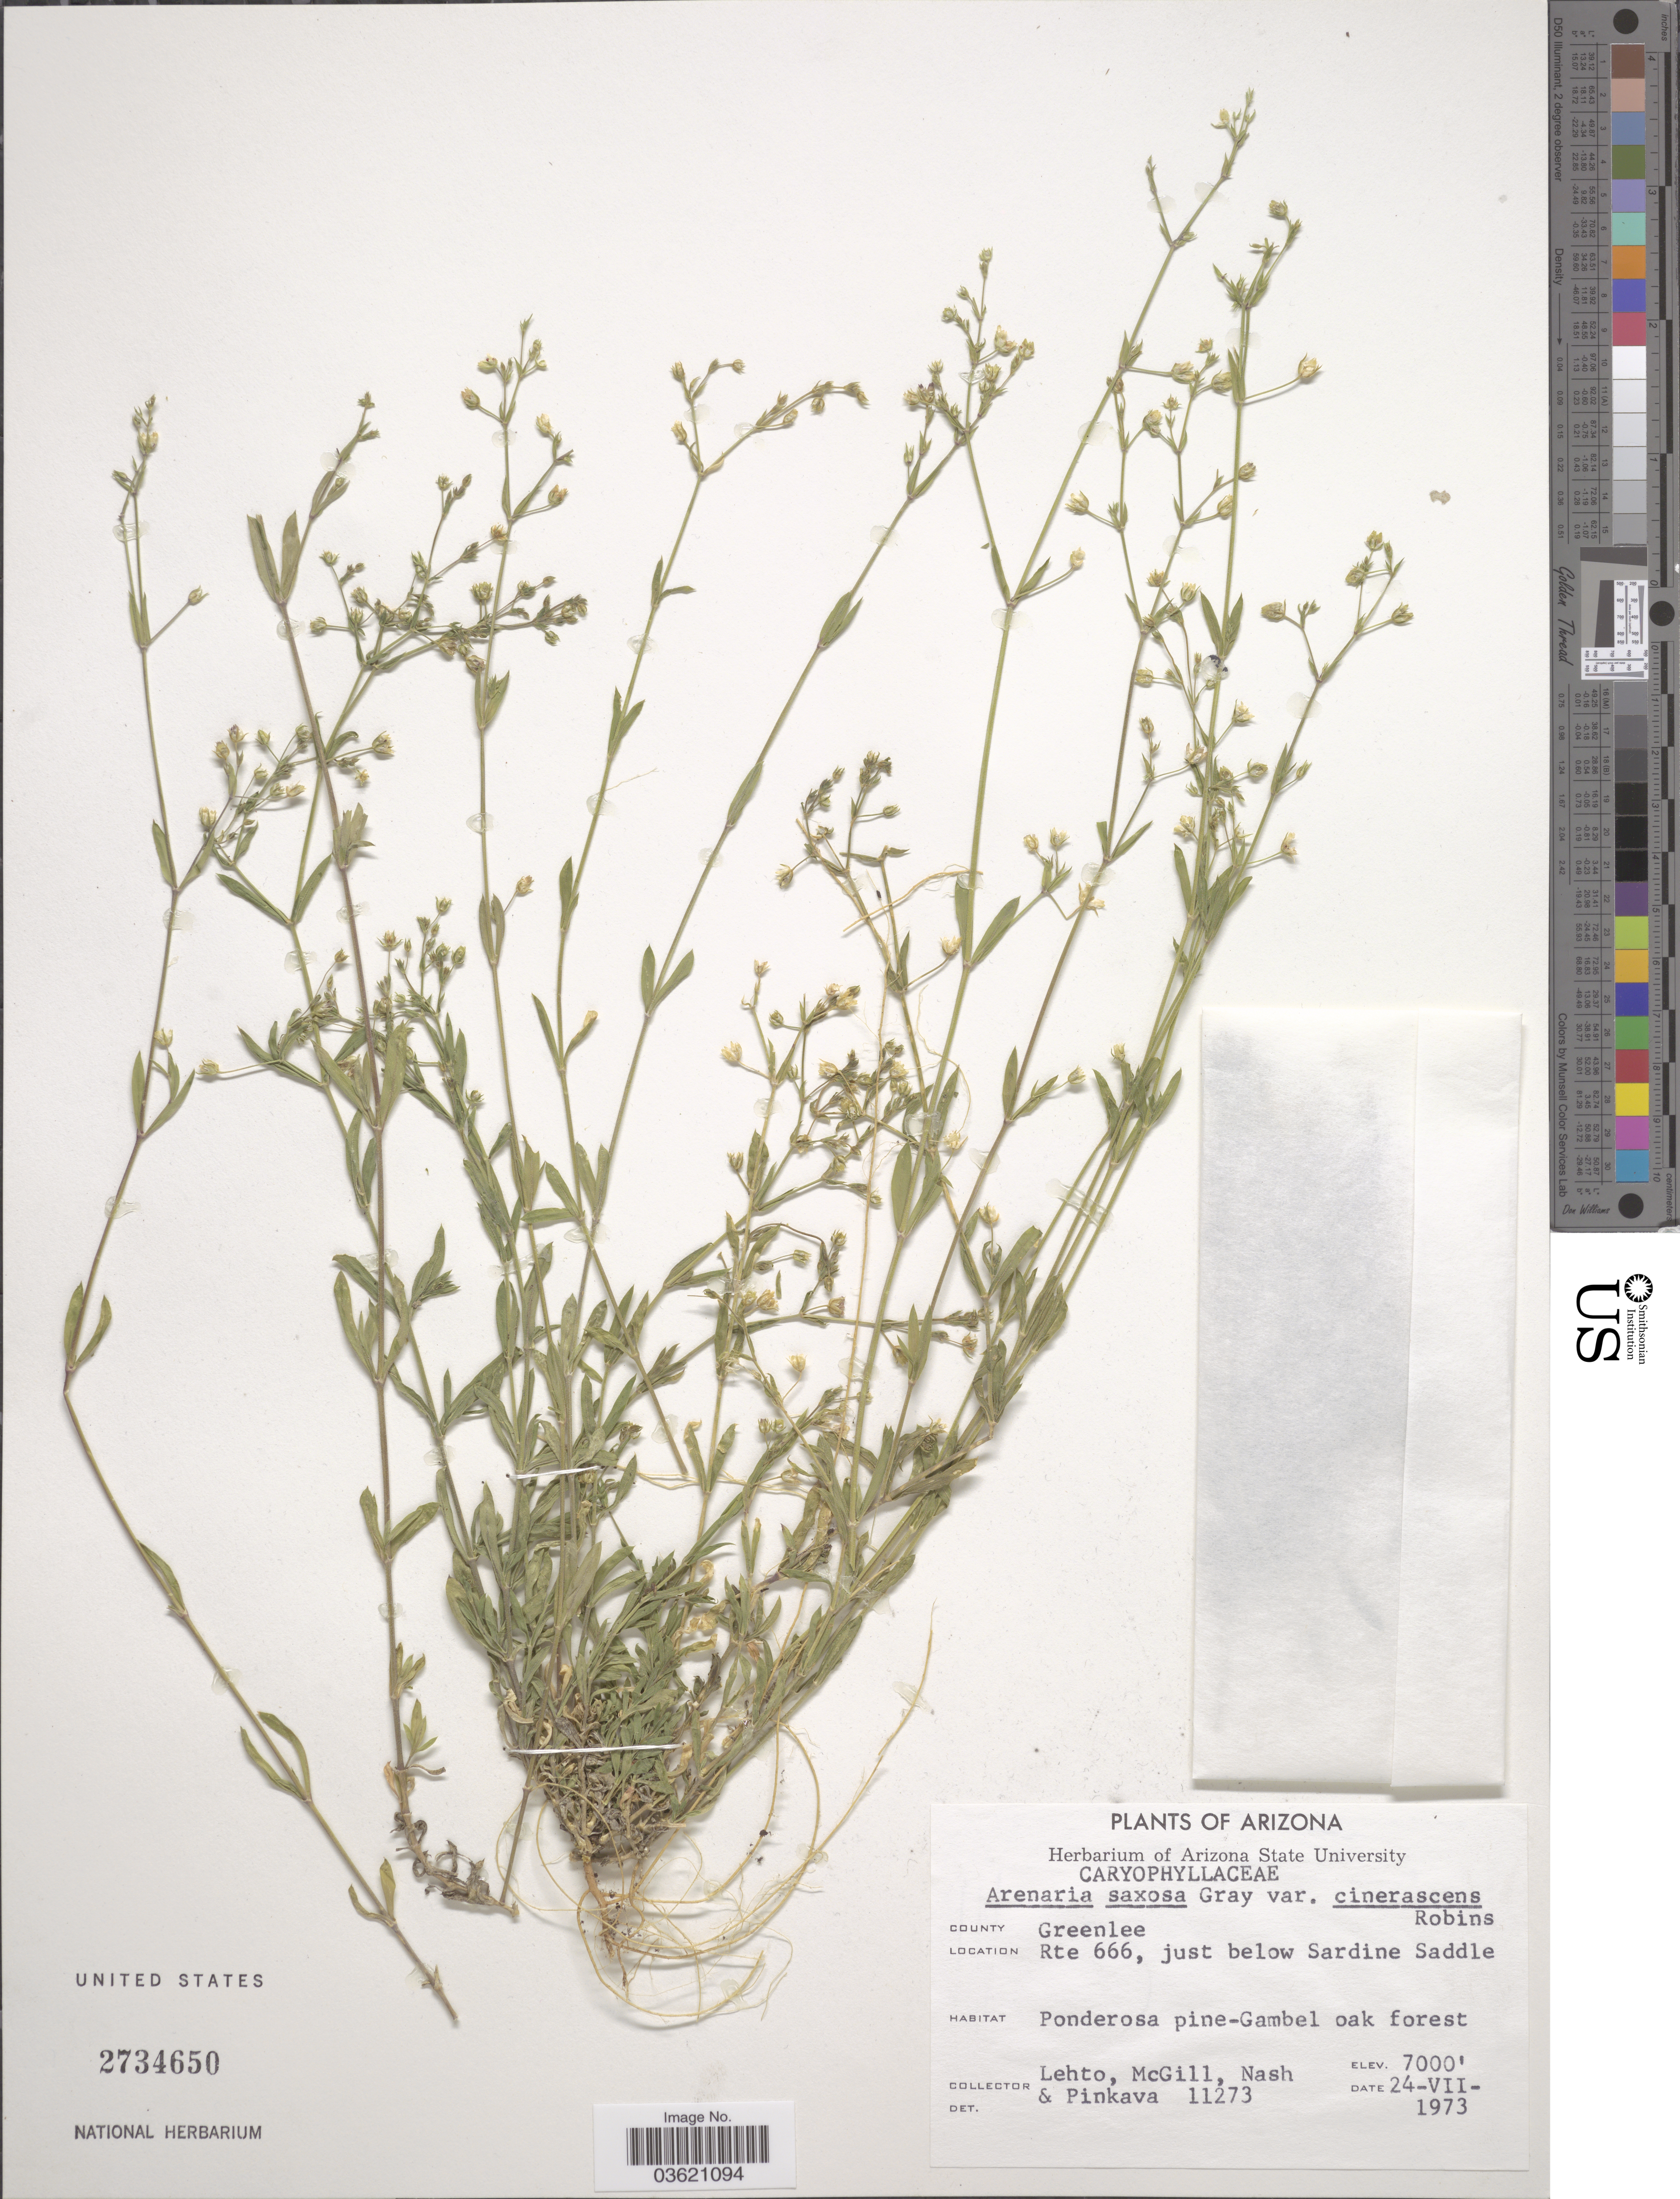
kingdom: Plantae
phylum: Tracheophyta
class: Magnoliopsida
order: Caryophyllales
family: Caryophyllaceae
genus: Arenaria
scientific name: Arenaria saxosa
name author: A. Gray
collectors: -. Lehto, -. McGill, -- Nash & -. Pinkava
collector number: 11273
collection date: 1973-07-24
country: United States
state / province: Arizona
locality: County Greenlee. Rte 666, just below Sardine Saddle.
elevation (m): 2134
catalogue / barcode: US 2734650